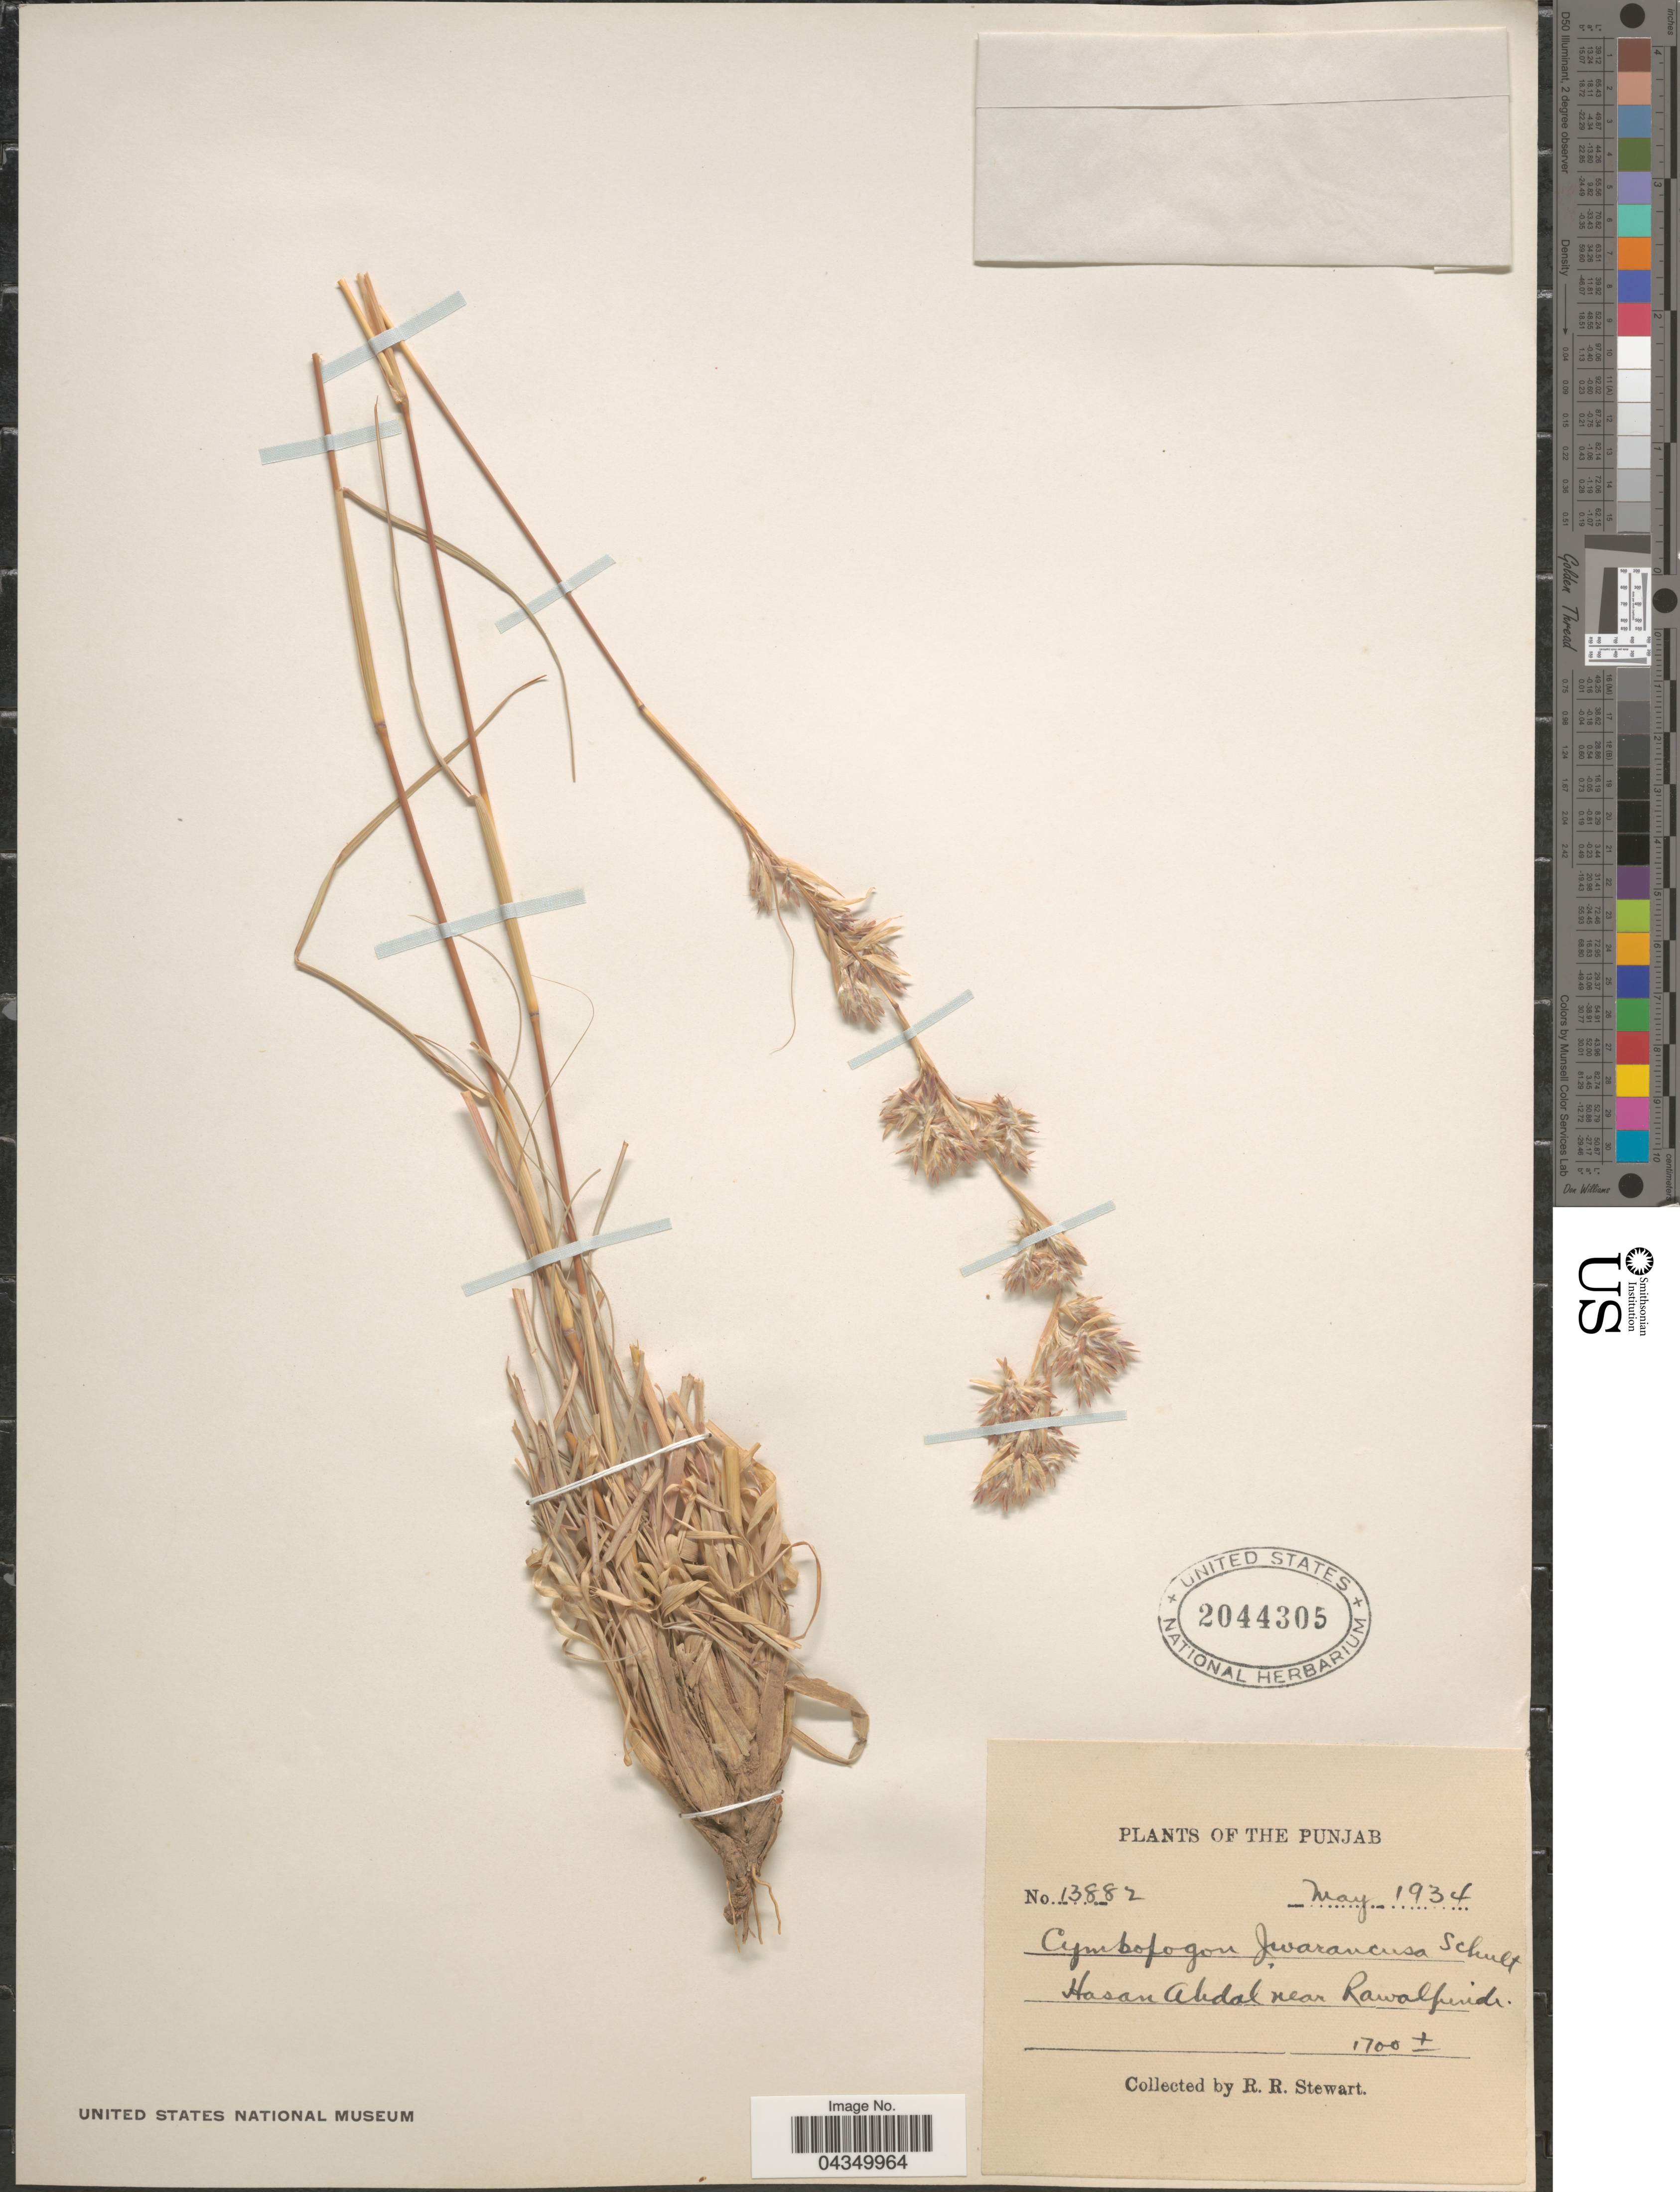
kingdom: Plantae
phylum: Tracheophyta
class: Liliopsida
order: Poales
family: Poaceae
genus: Cymbopogon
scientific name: Cymbopogon iwarancusa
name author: (Jones) Schult.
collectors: R. Stewart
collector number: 13882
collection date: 1934-05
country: Pakistan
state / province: Punjab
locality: Hasan Abdal near Rawalpindi.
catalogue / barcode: US 2044305